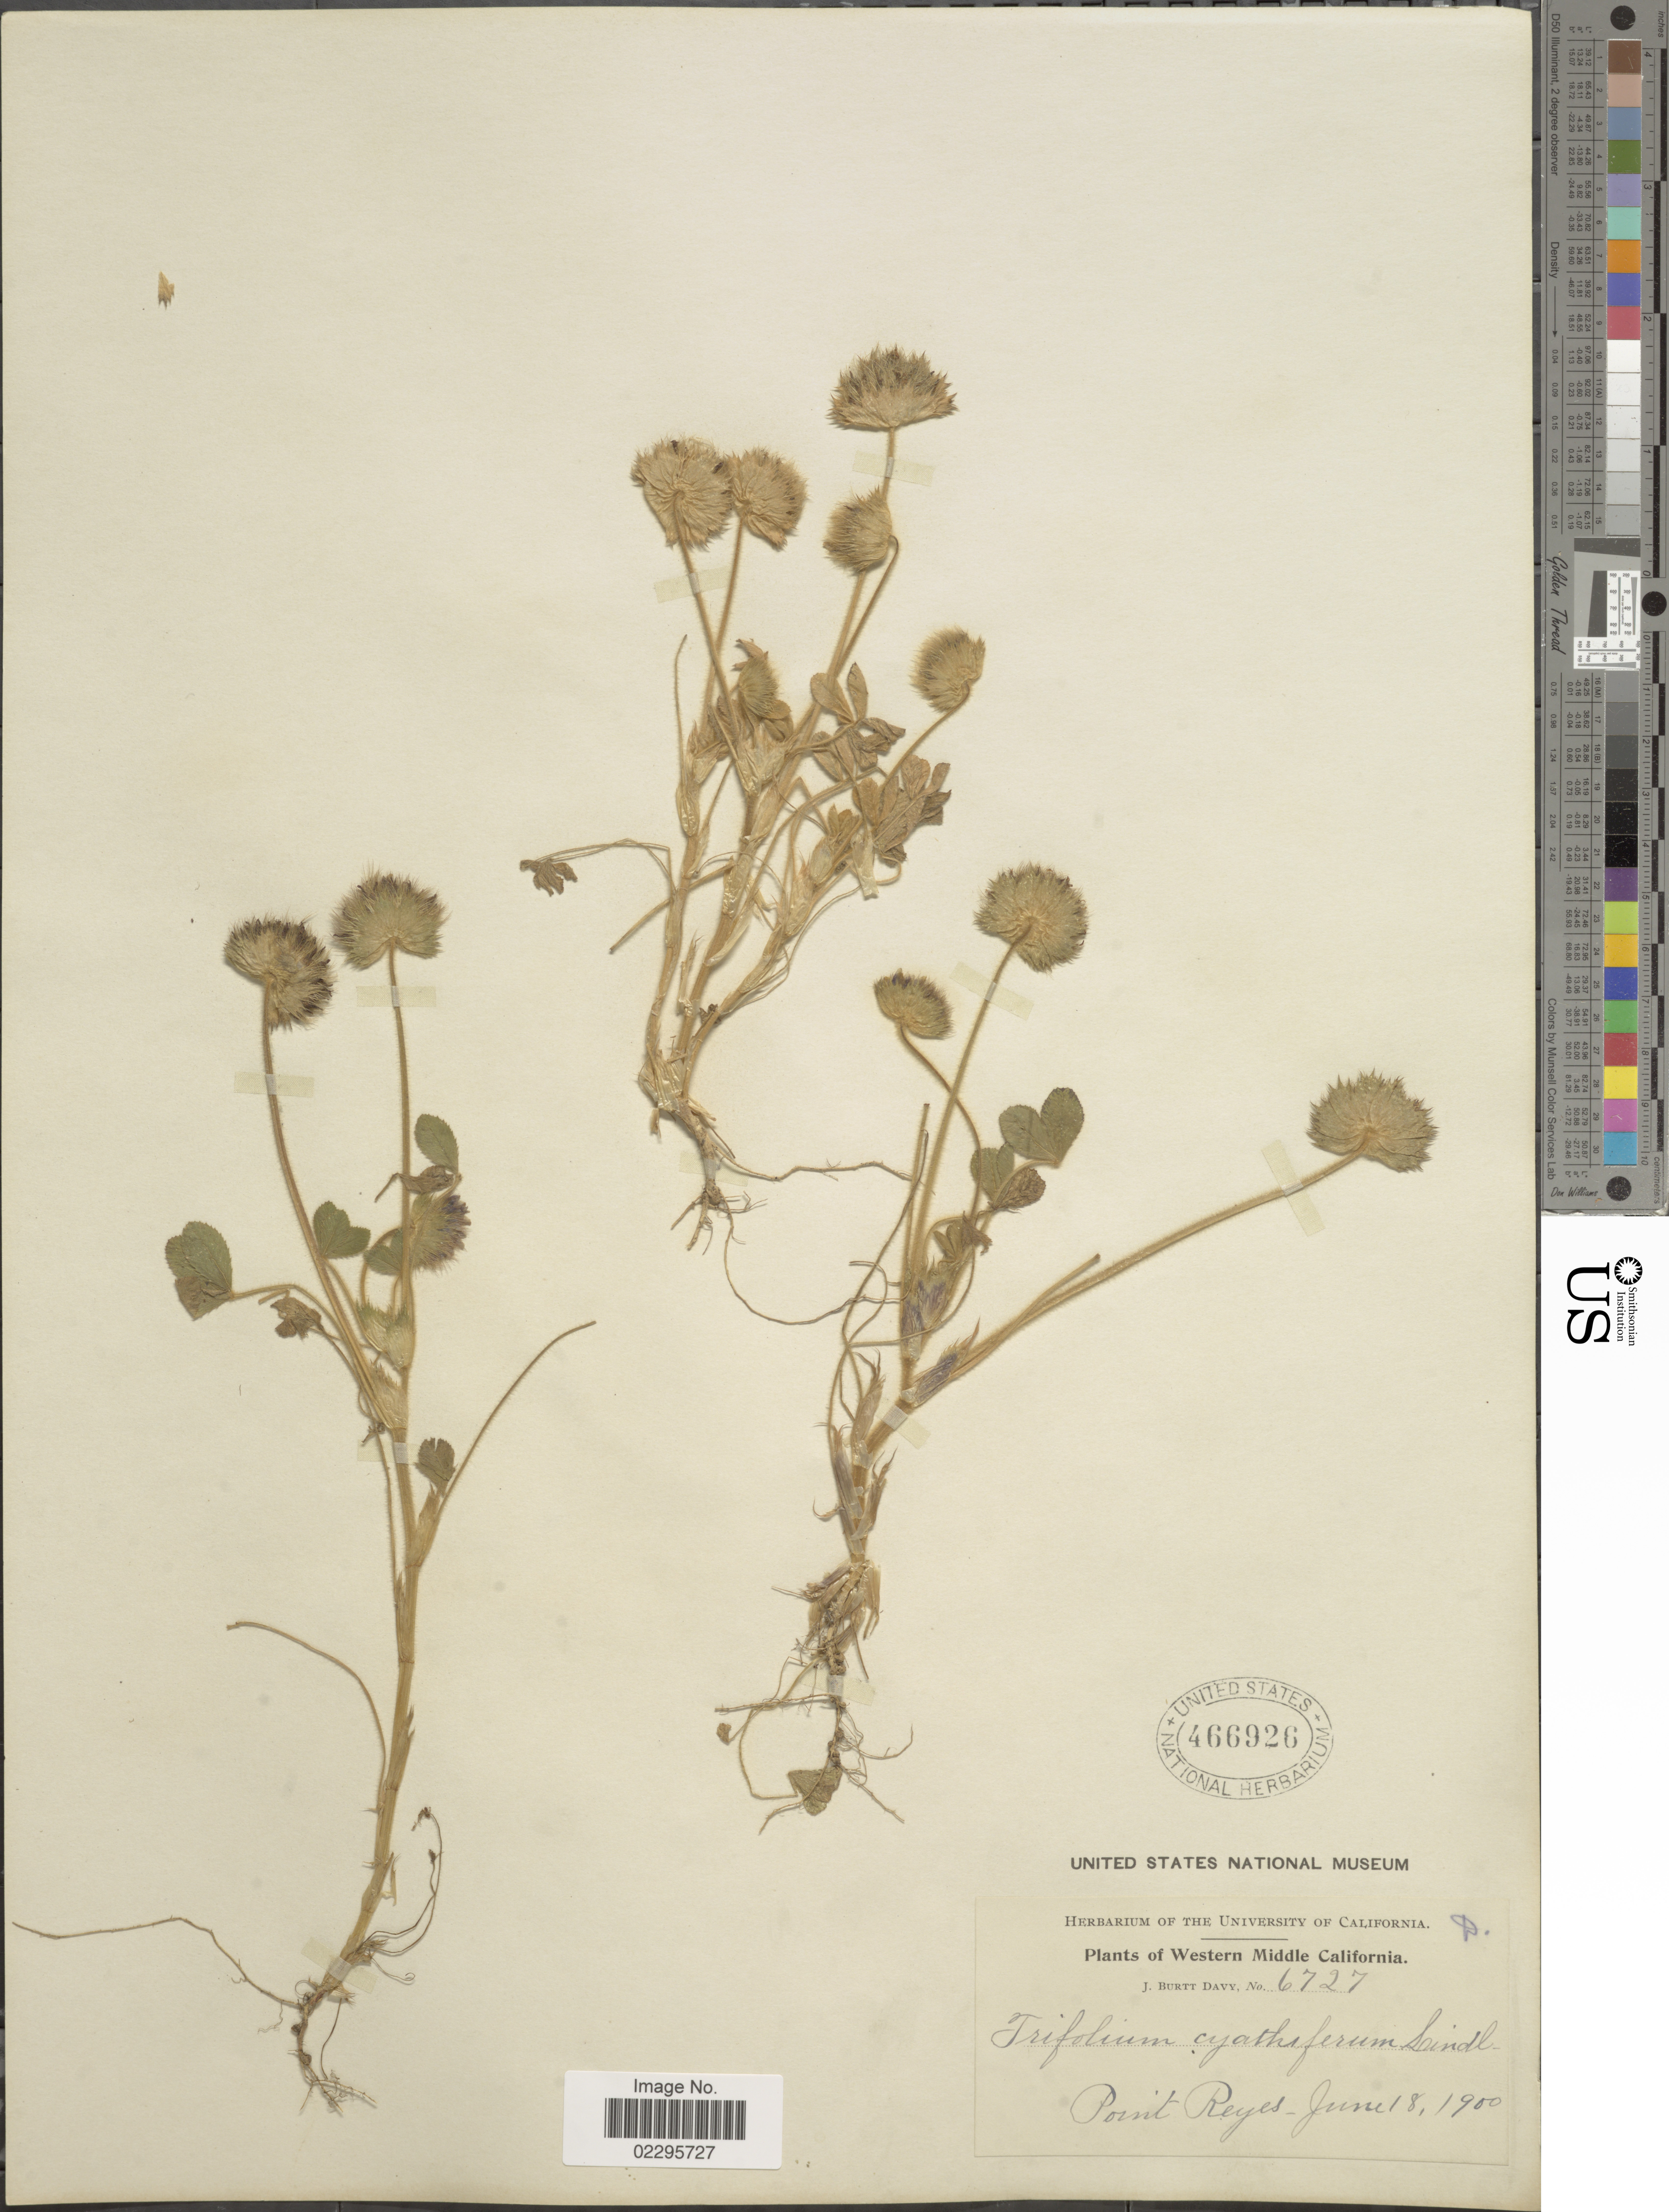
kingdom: Plantae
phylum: Tracheophyta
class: Magnoliopsida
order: Fabales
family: Fabaceae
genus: Trifolium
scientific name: Trifolium barbigerum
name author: Torr.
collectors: J. Burtt Davy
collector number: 6727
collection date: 1900-06-18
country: United States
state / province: California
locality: Western Middle California, Point-Reyes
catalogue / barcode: US 466926